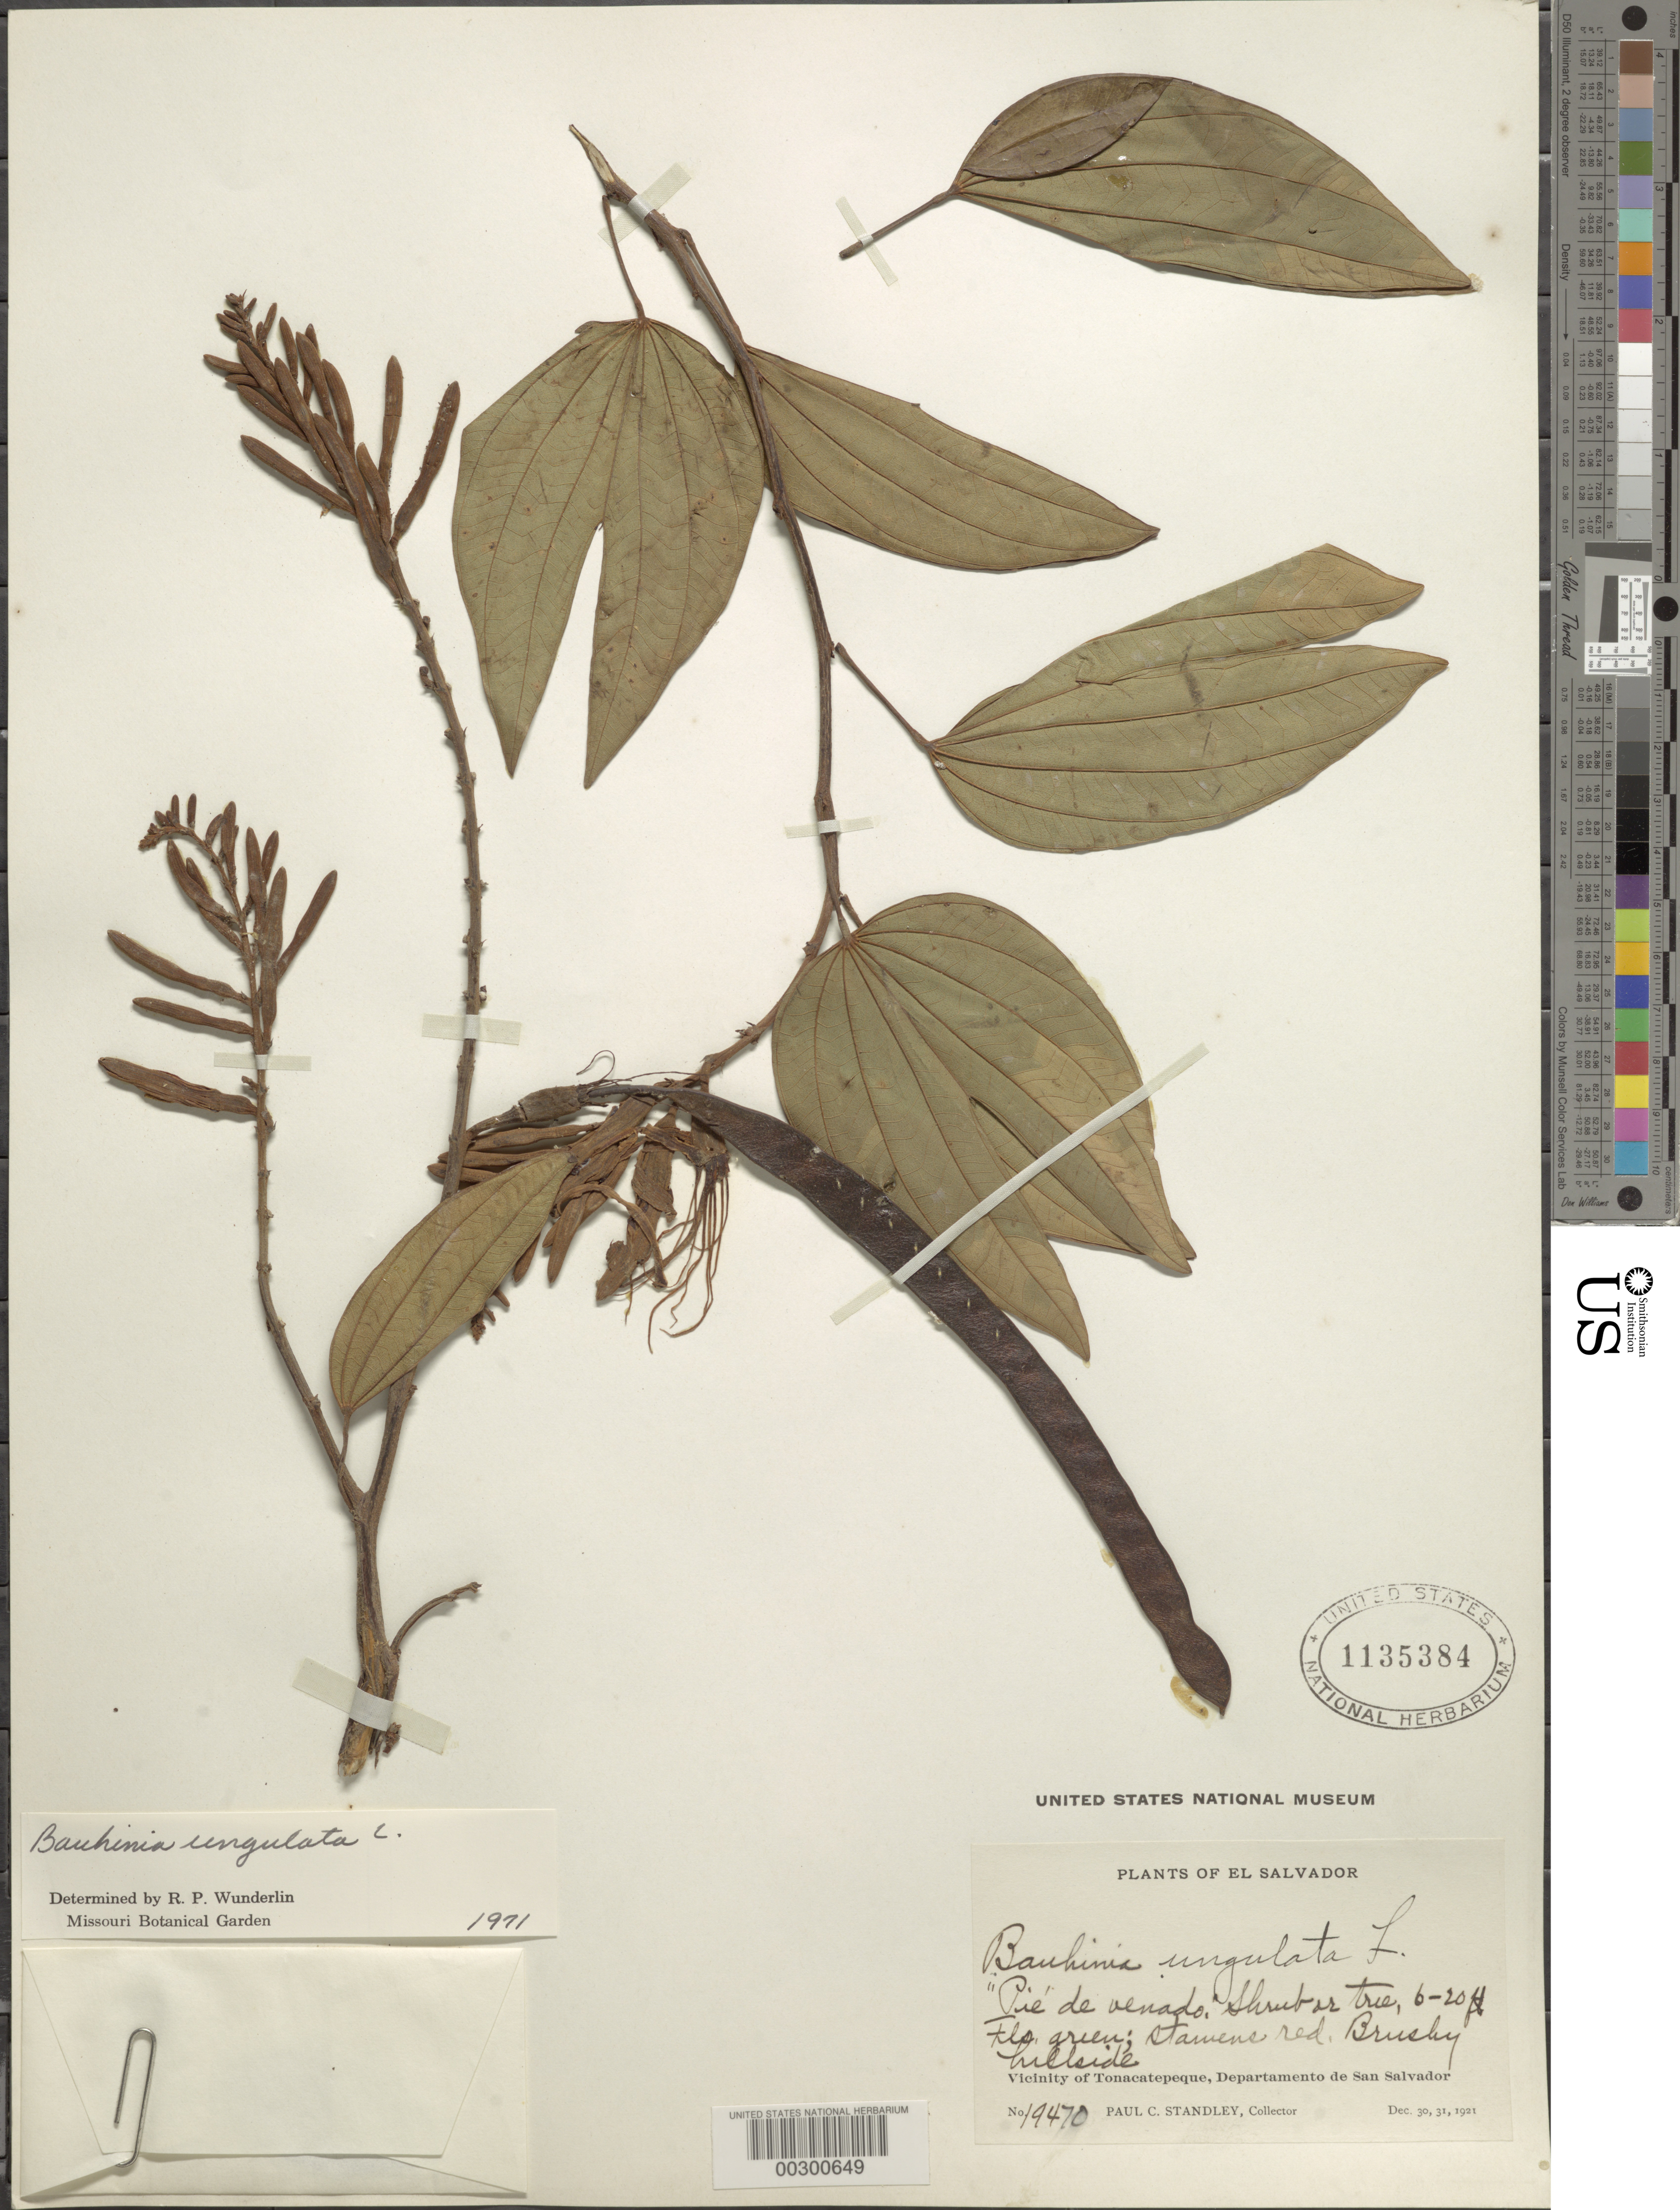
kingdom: Plantae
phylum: Tracheophyta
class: Magnoliopsida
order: Fabales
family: Fabaceae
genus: Bauhinia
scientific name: Bauhinia ungulata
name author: L.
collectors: P. C. Standley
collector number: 19470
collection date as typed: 30 Dec 1921 and 31 Dec 1921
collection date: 1921-12-30,1921-12-31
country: El Salvador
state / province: San Salvador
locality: Vicinity of Tonacatepeque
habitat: Brushy hillside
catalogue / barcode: US 1135384